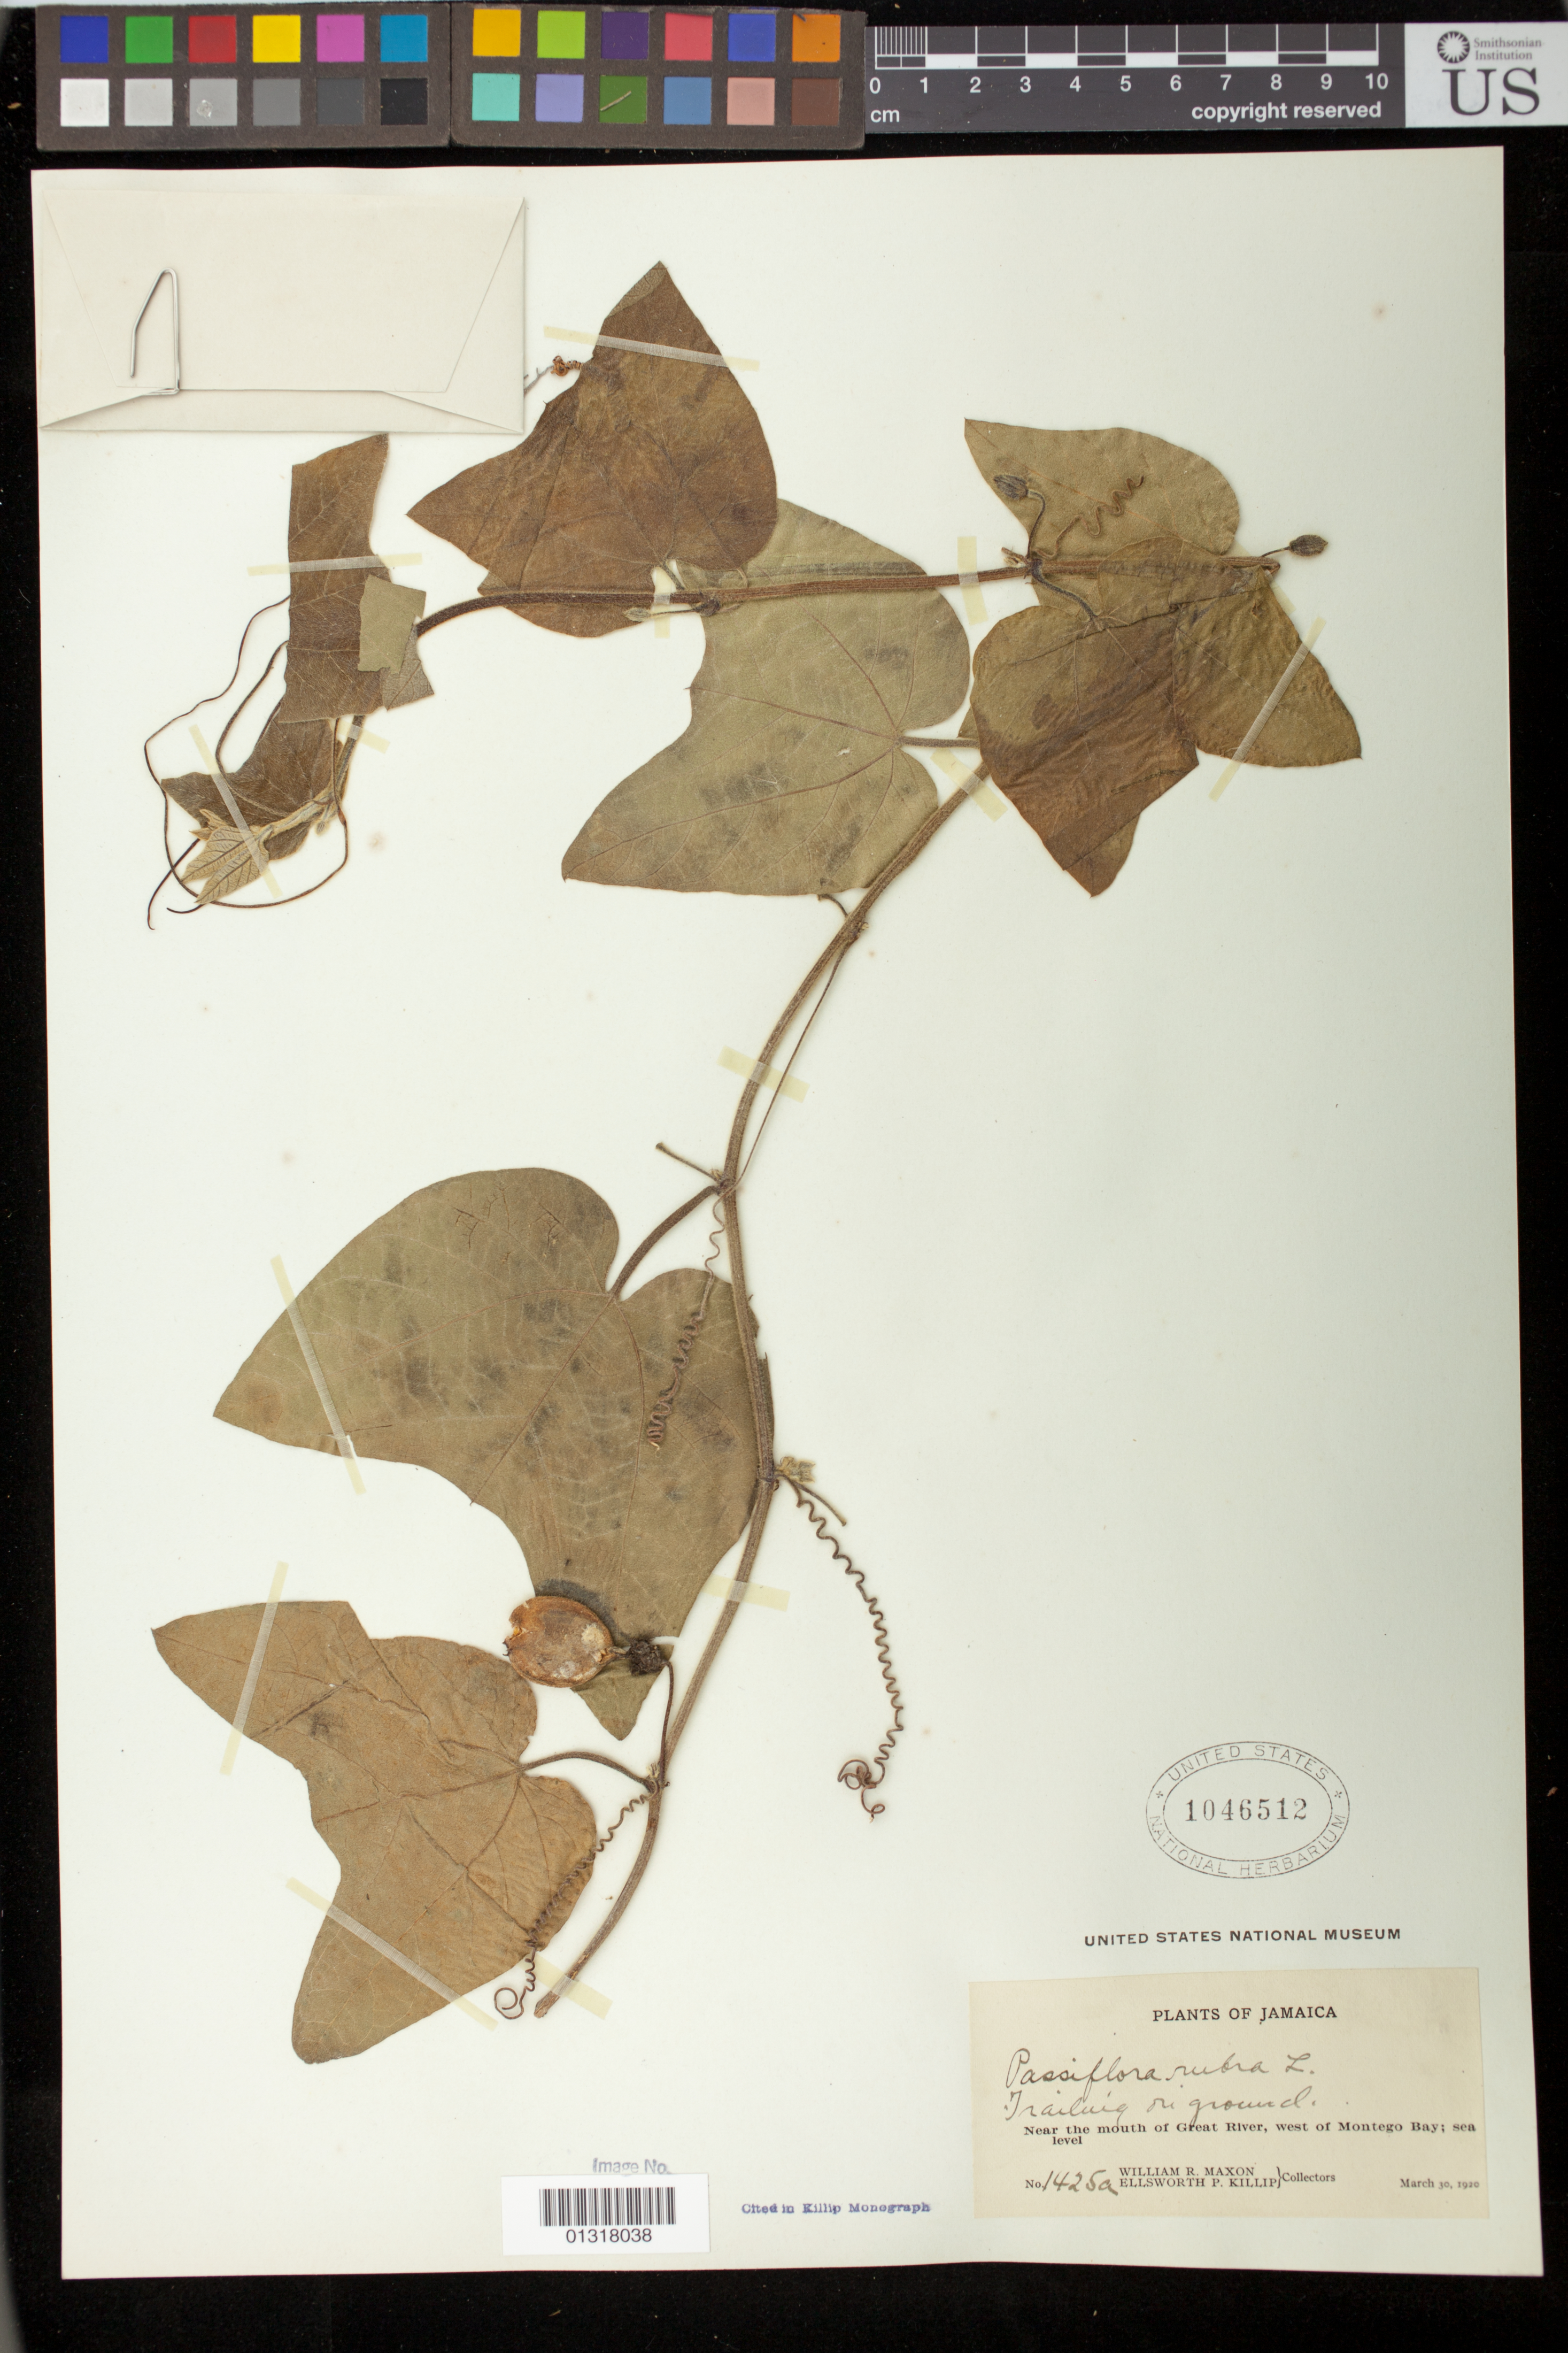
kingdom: Plantae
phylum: Tracheophyta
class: Magnoliopsida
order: Malpighiales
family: Passifloraceae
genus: Passiflora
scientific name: Passiflora rubra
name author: L.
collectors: W. R. Maxon & E. P. Killip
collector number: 1425a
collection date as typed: Mar 30 1920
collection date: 1920-03-30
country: Jamaica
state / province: Saint James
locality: Near the mouth of Great River, west of Montego Bay.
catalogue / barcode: US 1046512